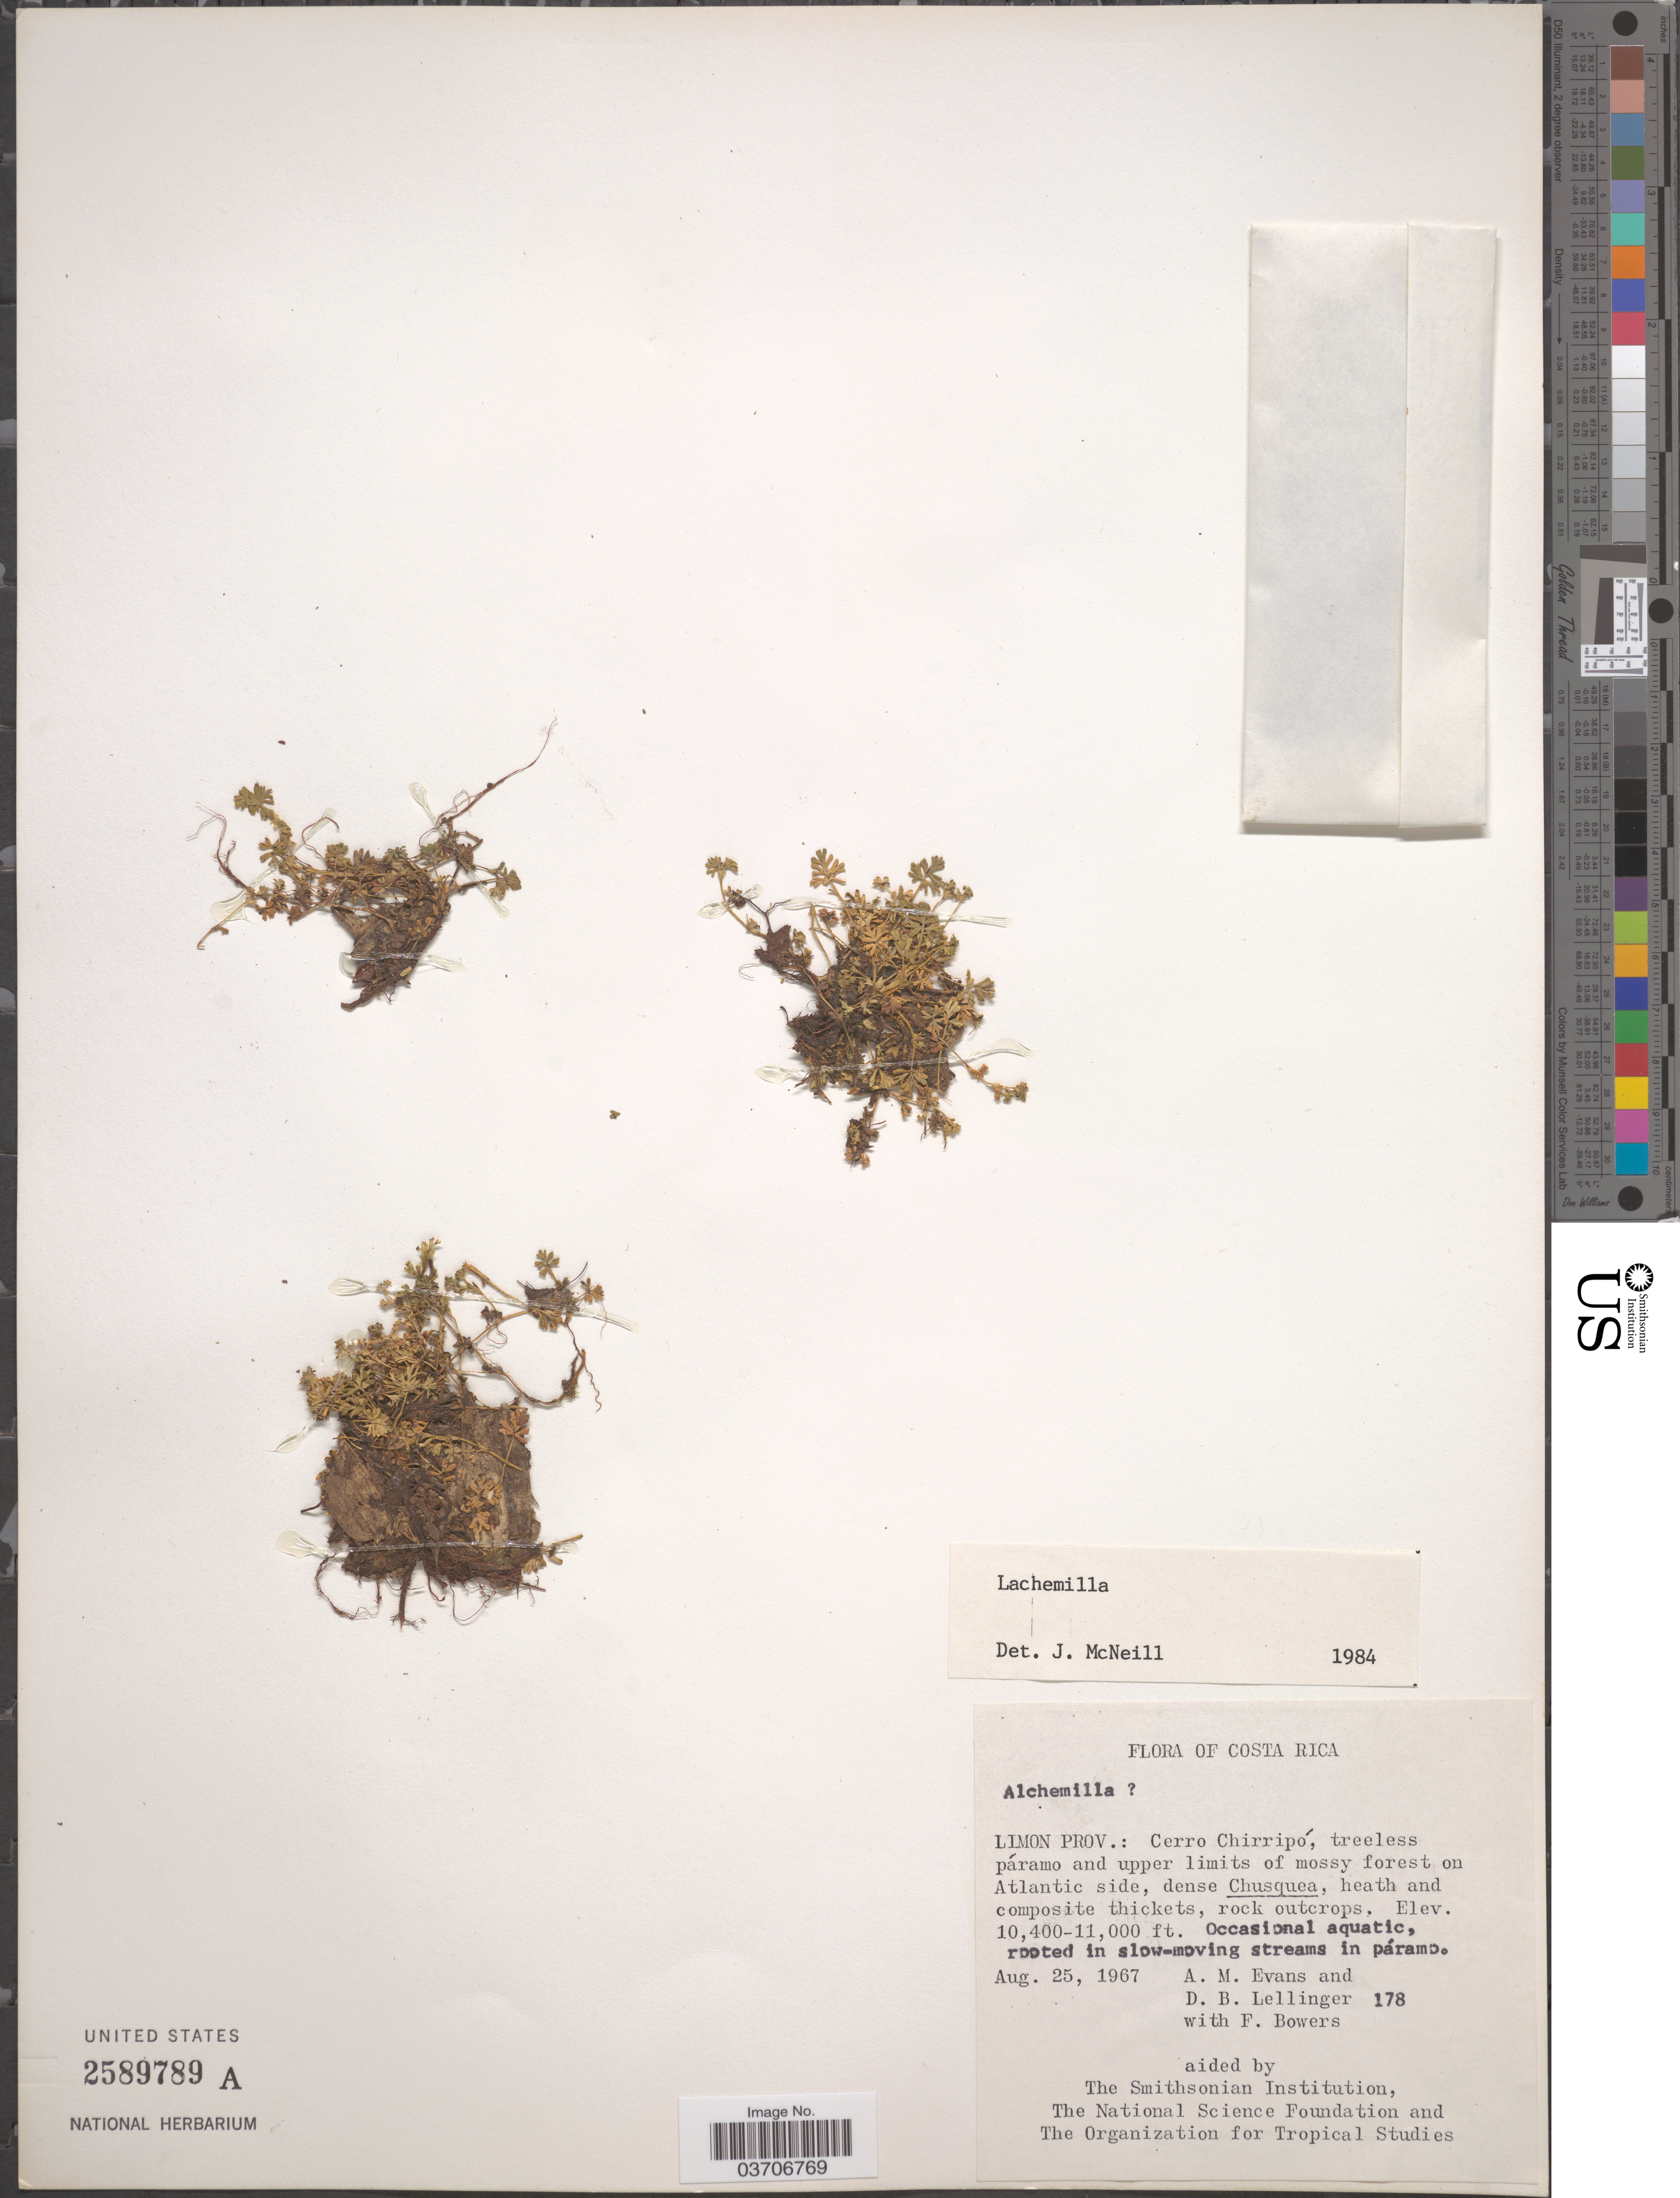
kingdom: Plantae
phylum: Tracheophyta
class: Magnoliopsida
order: Rosales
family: Rosaceae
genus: Lachemilla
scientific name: Lachemilla sp.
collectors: A. M. Evans, D. B. Lellinger & F. Bowers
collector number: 178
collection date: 1967-08-25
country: Costa Rica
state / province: Limón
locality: Cerro Chirripó.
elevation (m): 3170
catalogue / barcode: US 2589789A